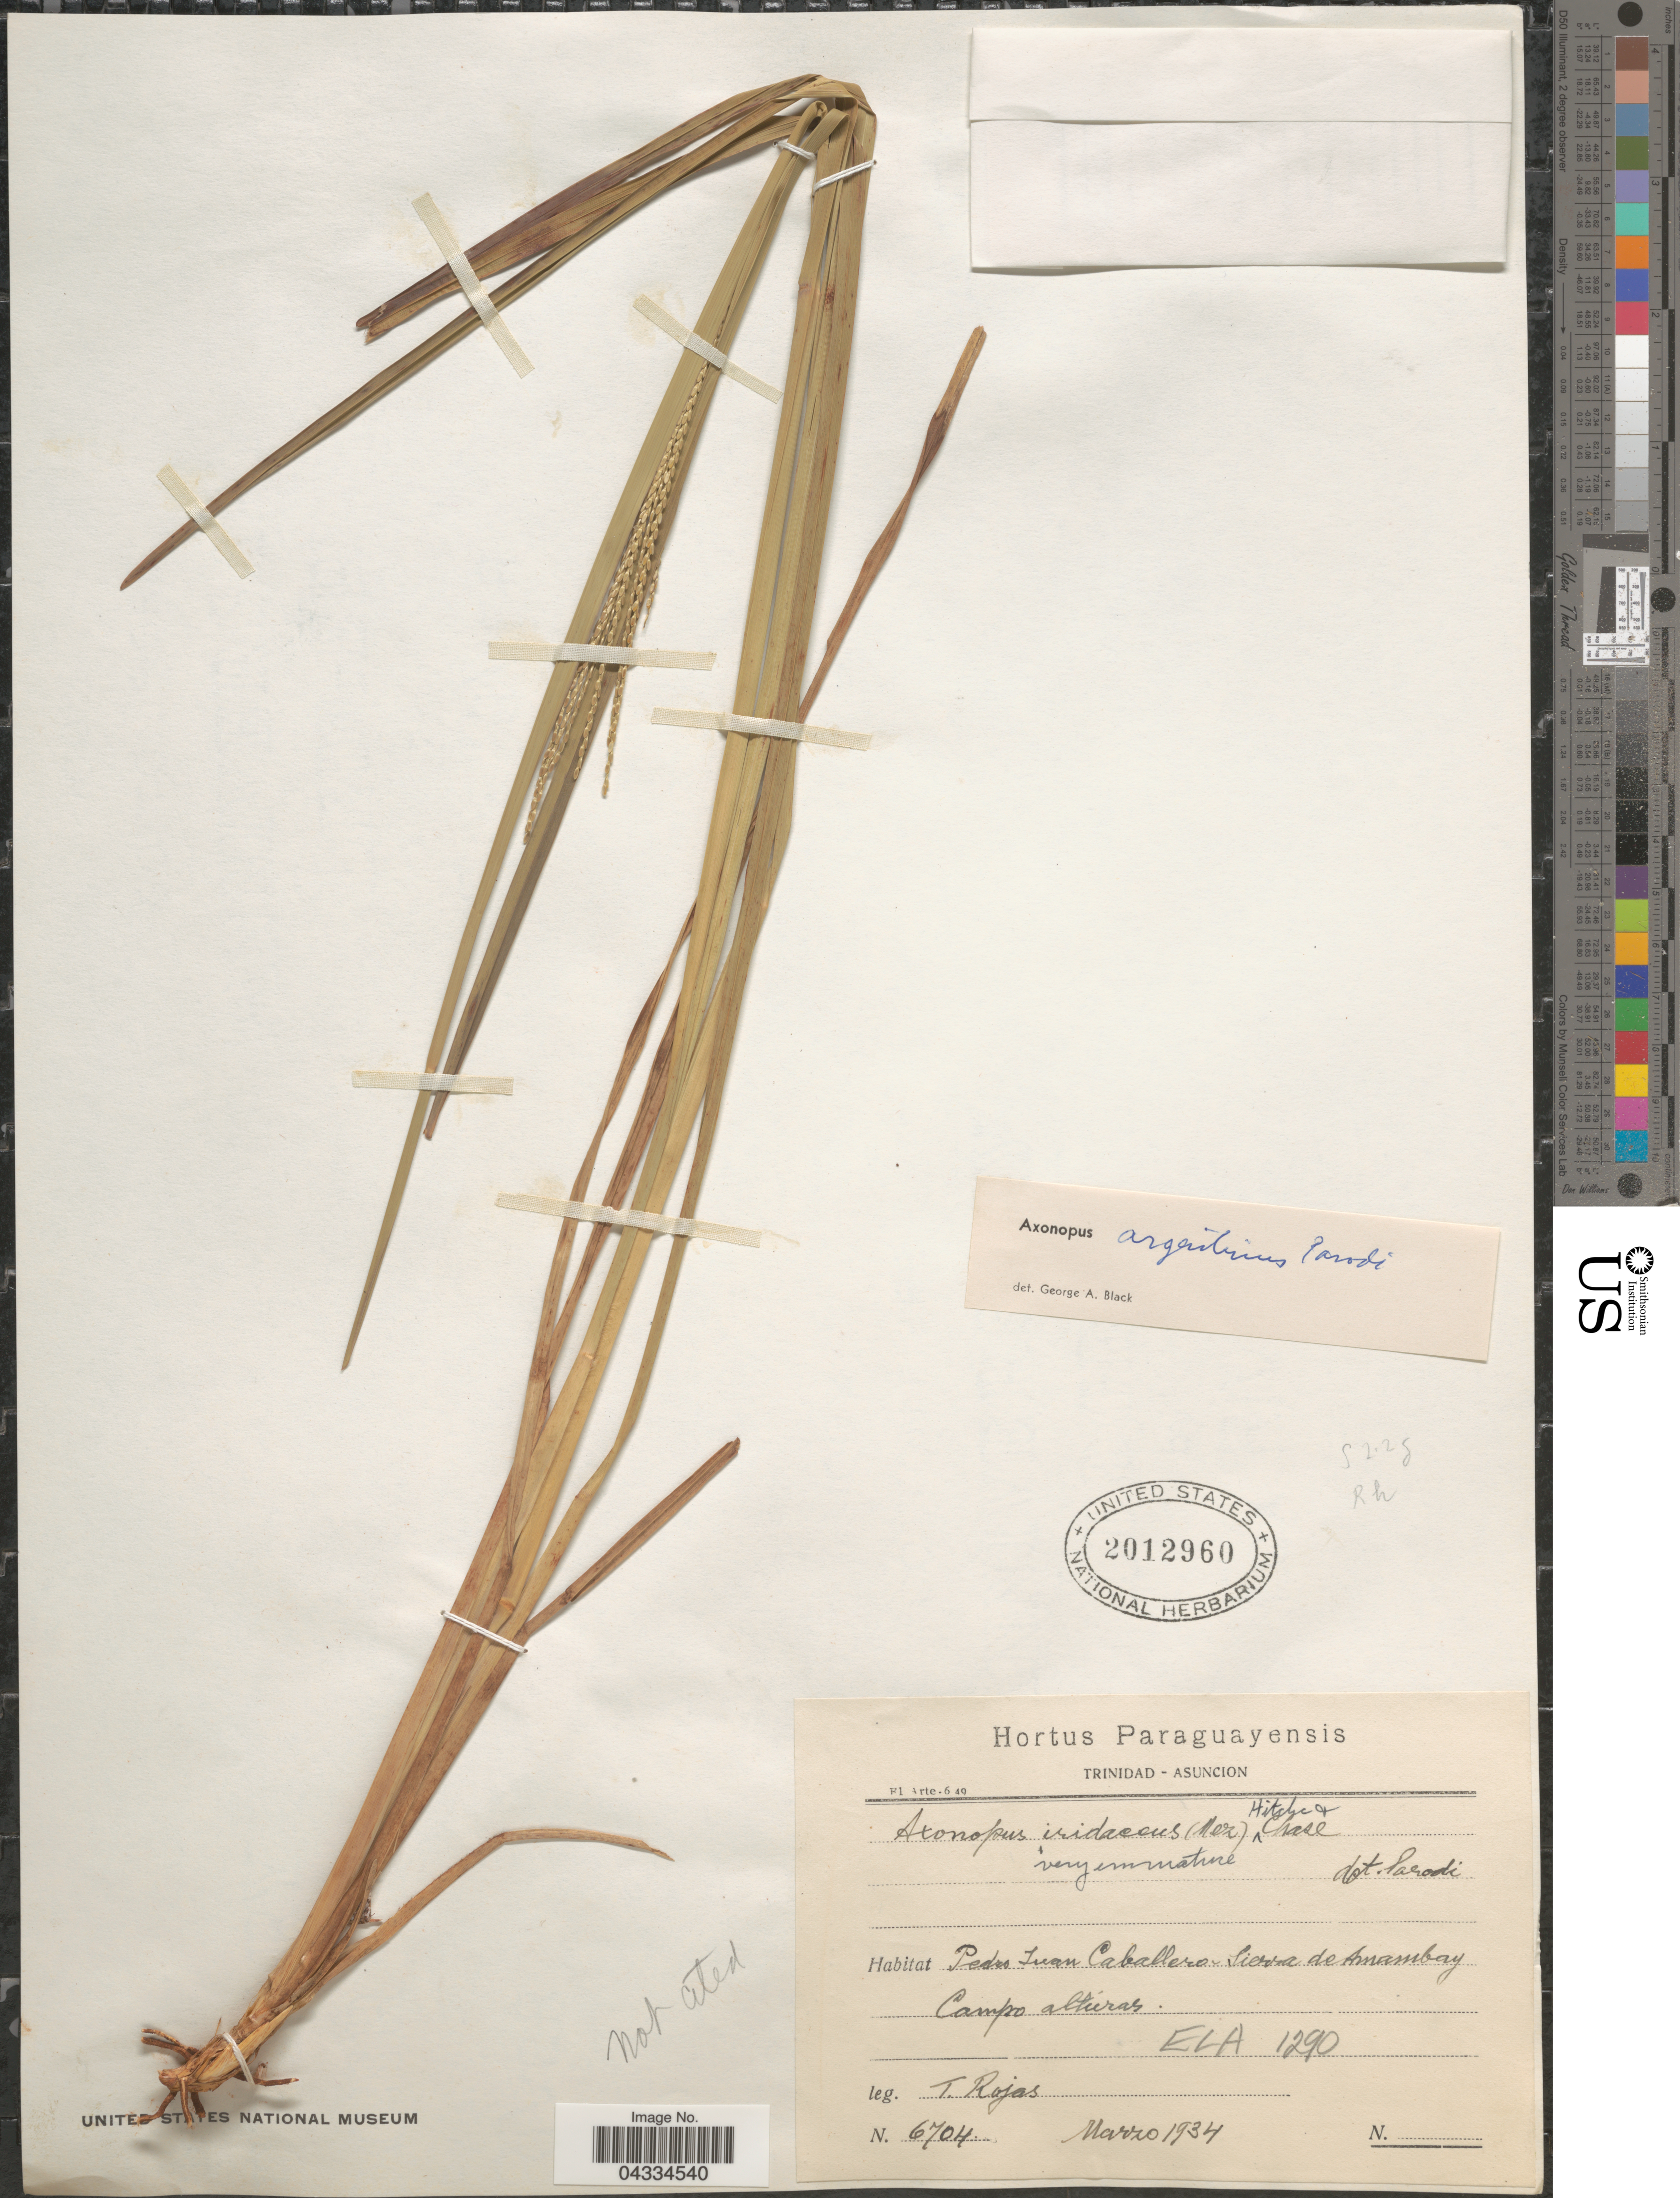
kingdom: Plantae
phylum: Tracheophyta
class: Liliopsida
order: Poales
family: Poaceae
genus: Axonopus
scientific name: Axonopus argentinus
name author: Parodi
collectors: T. Rojas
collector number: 6704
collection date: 1934-03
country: Paraguay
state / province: Amambay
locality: Pedro Juan Caballero - Sierra de Amambay.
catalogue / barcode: US 2012960